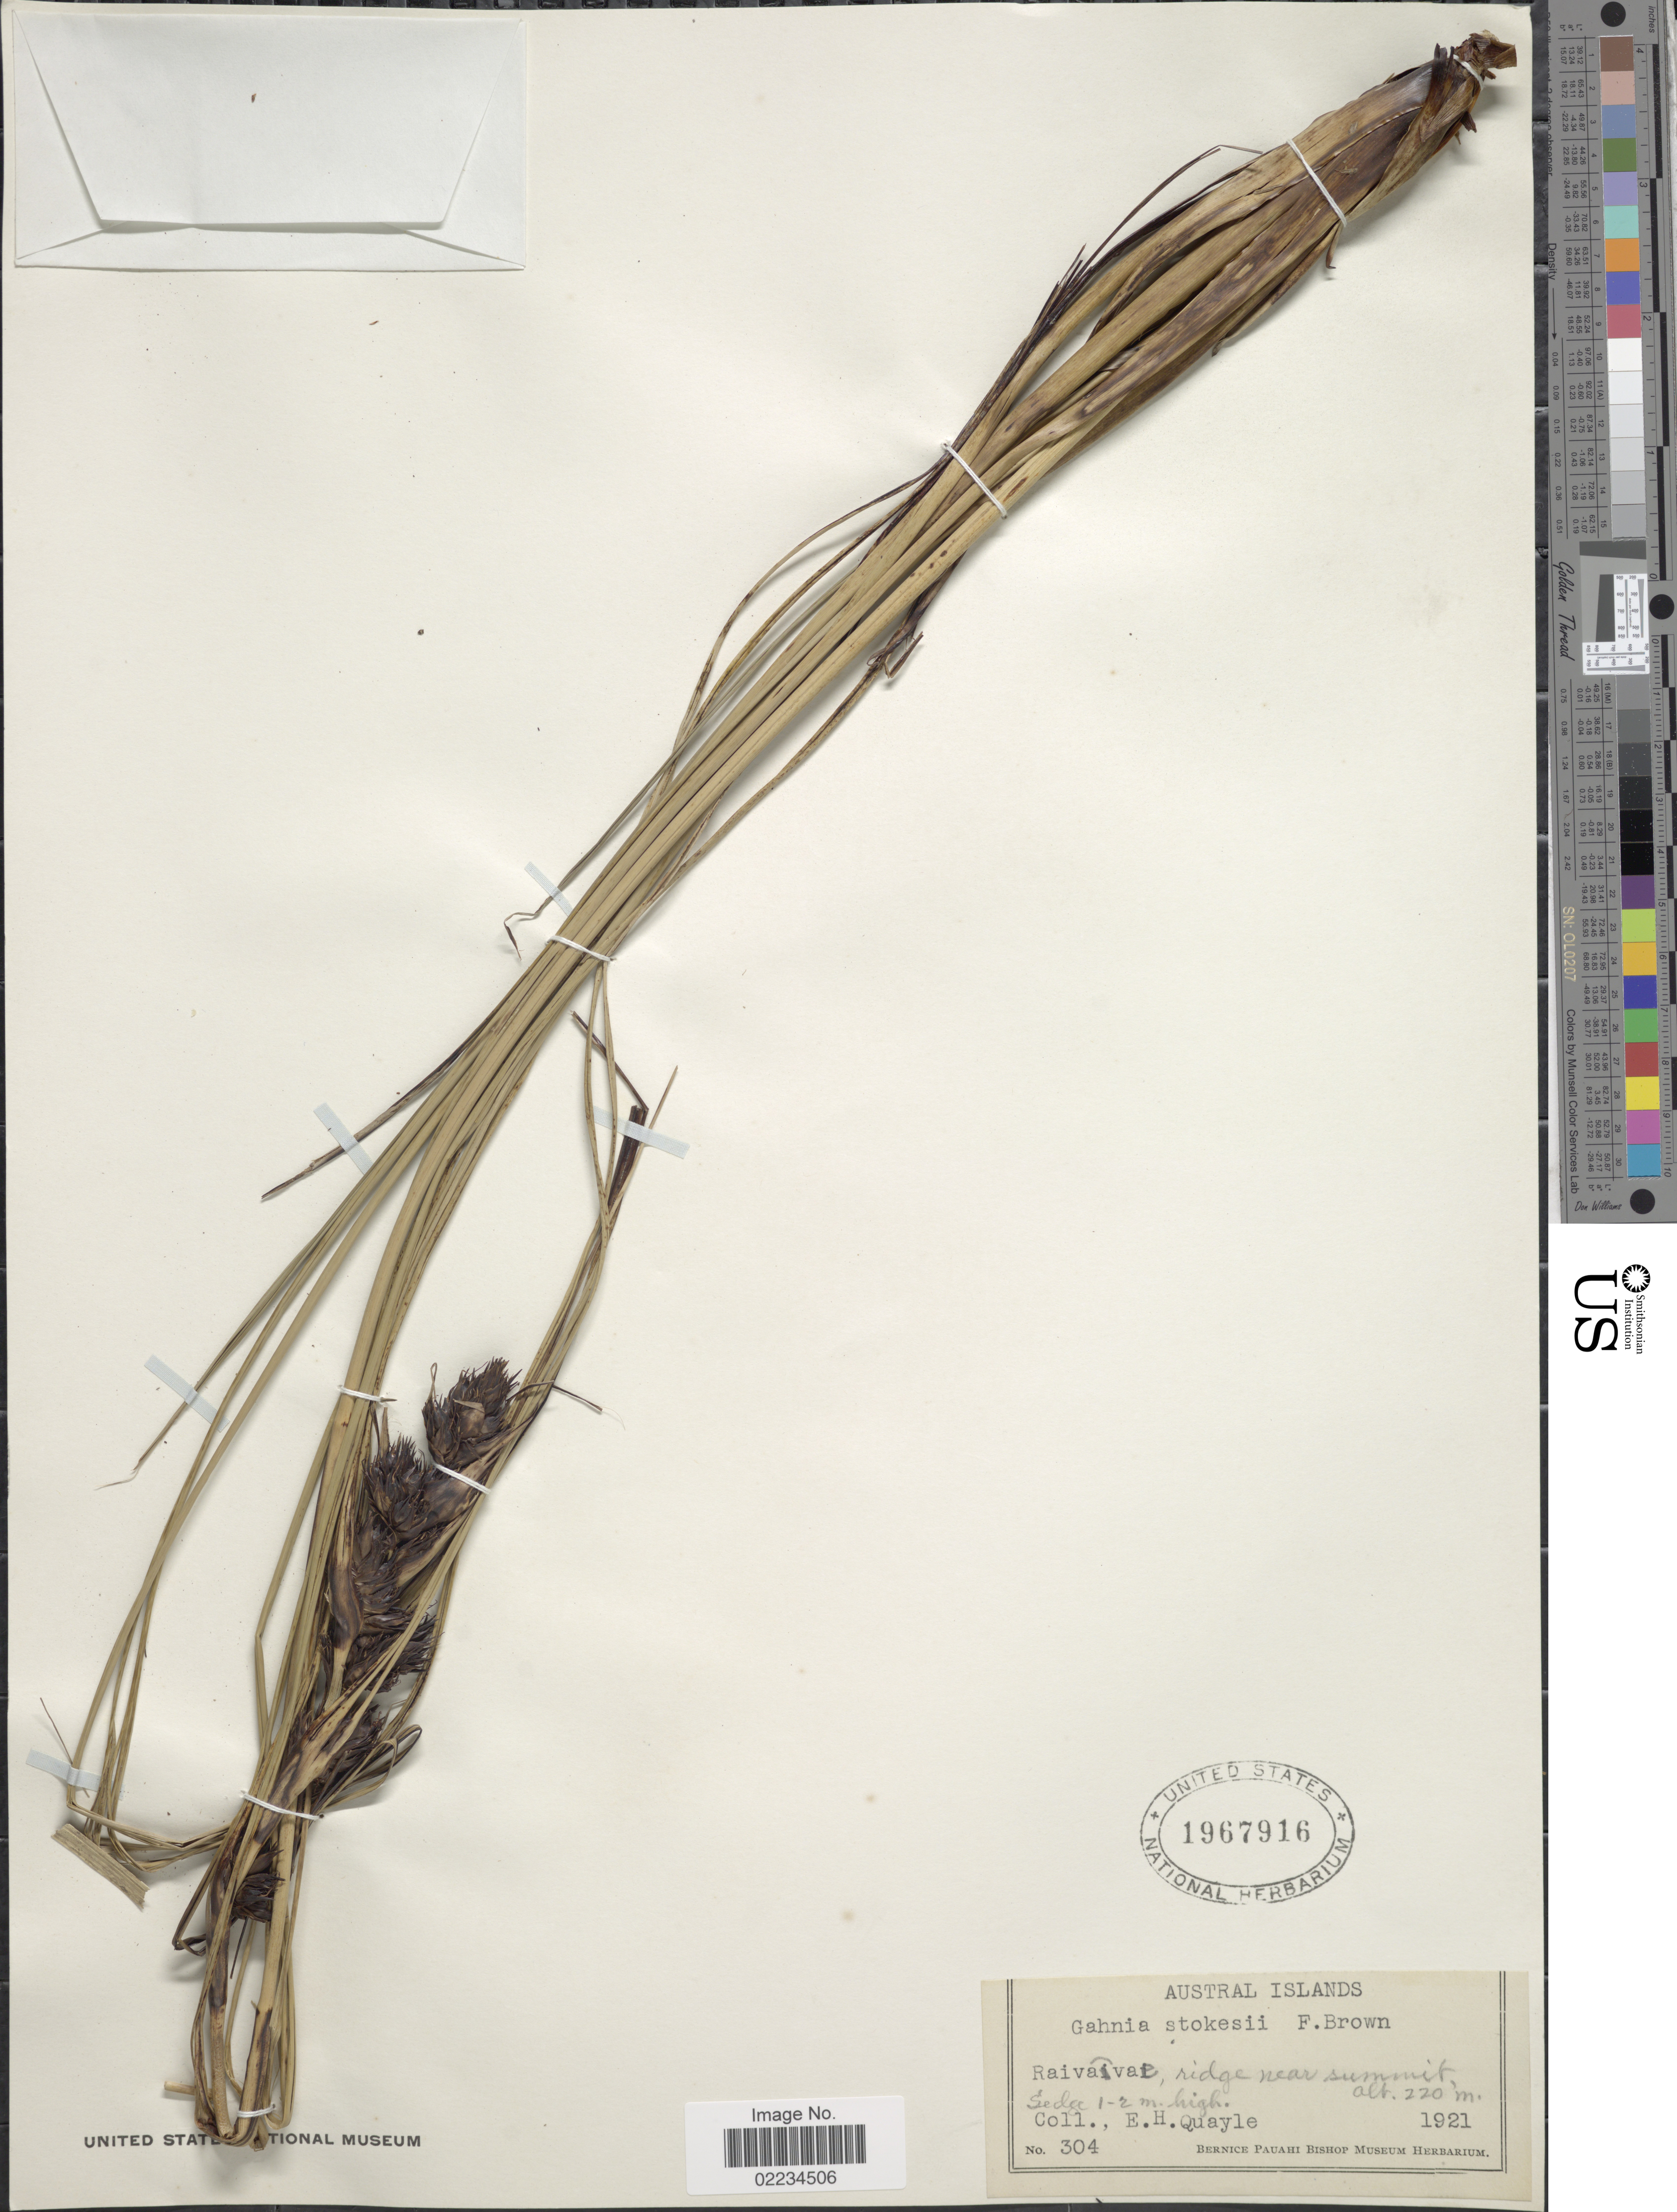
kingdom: Plantae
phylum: Tracheophyta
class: Liliopsida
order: Poales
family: Cyperaceae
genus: Gahnia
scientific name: Gahnia stokesii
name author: F. Br.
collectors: E. Quayle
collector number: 304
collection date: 1921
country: French Polynesia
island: Raivavae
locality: Austral Islands, Raivavae, ridge near summit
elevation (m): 220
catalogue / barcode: US 1967916